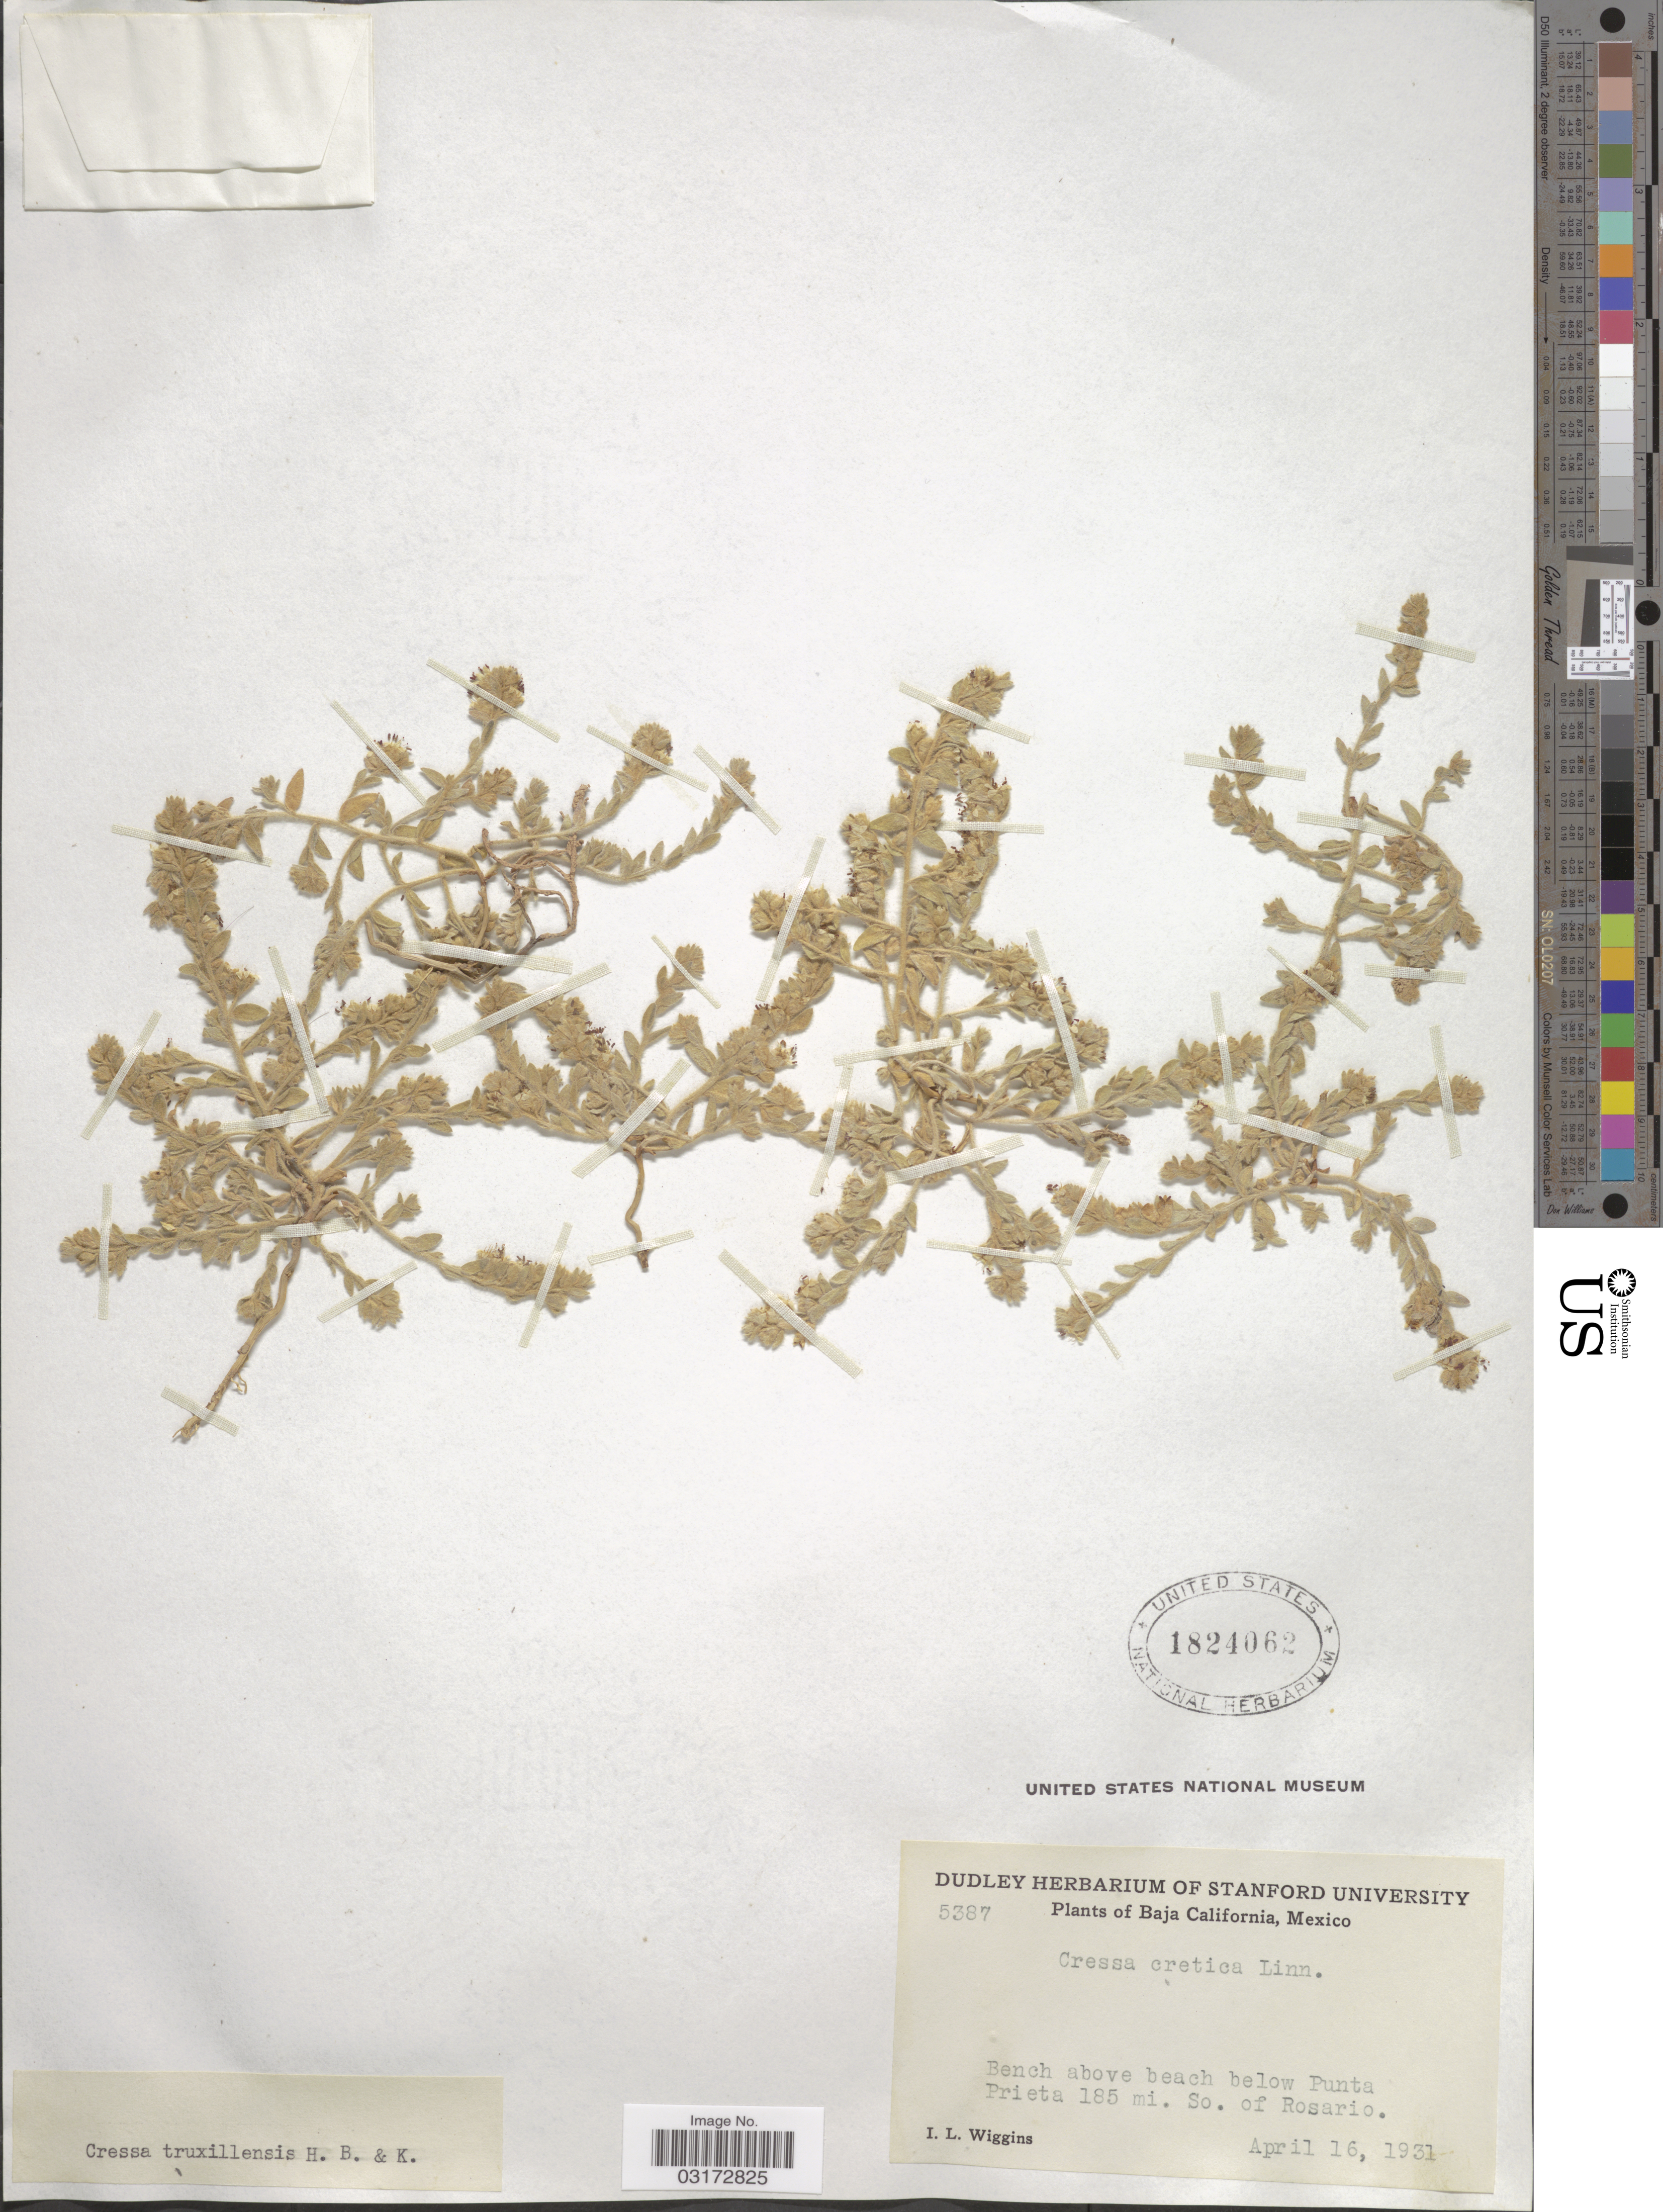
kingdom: Plantae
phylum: Tracheophyta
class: Magnoliopsida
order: Solanales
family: Convolvulaceae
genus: Cressa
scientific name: Cressa truxillensis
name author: Kunth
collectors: I. L. Wiggins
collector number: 5387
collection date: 1931-04-16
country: Mexico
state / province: Baja California Norte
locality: Bench above beach below Punta Prieta 185 mi. So. of Rosario.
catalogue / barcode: US 1824062